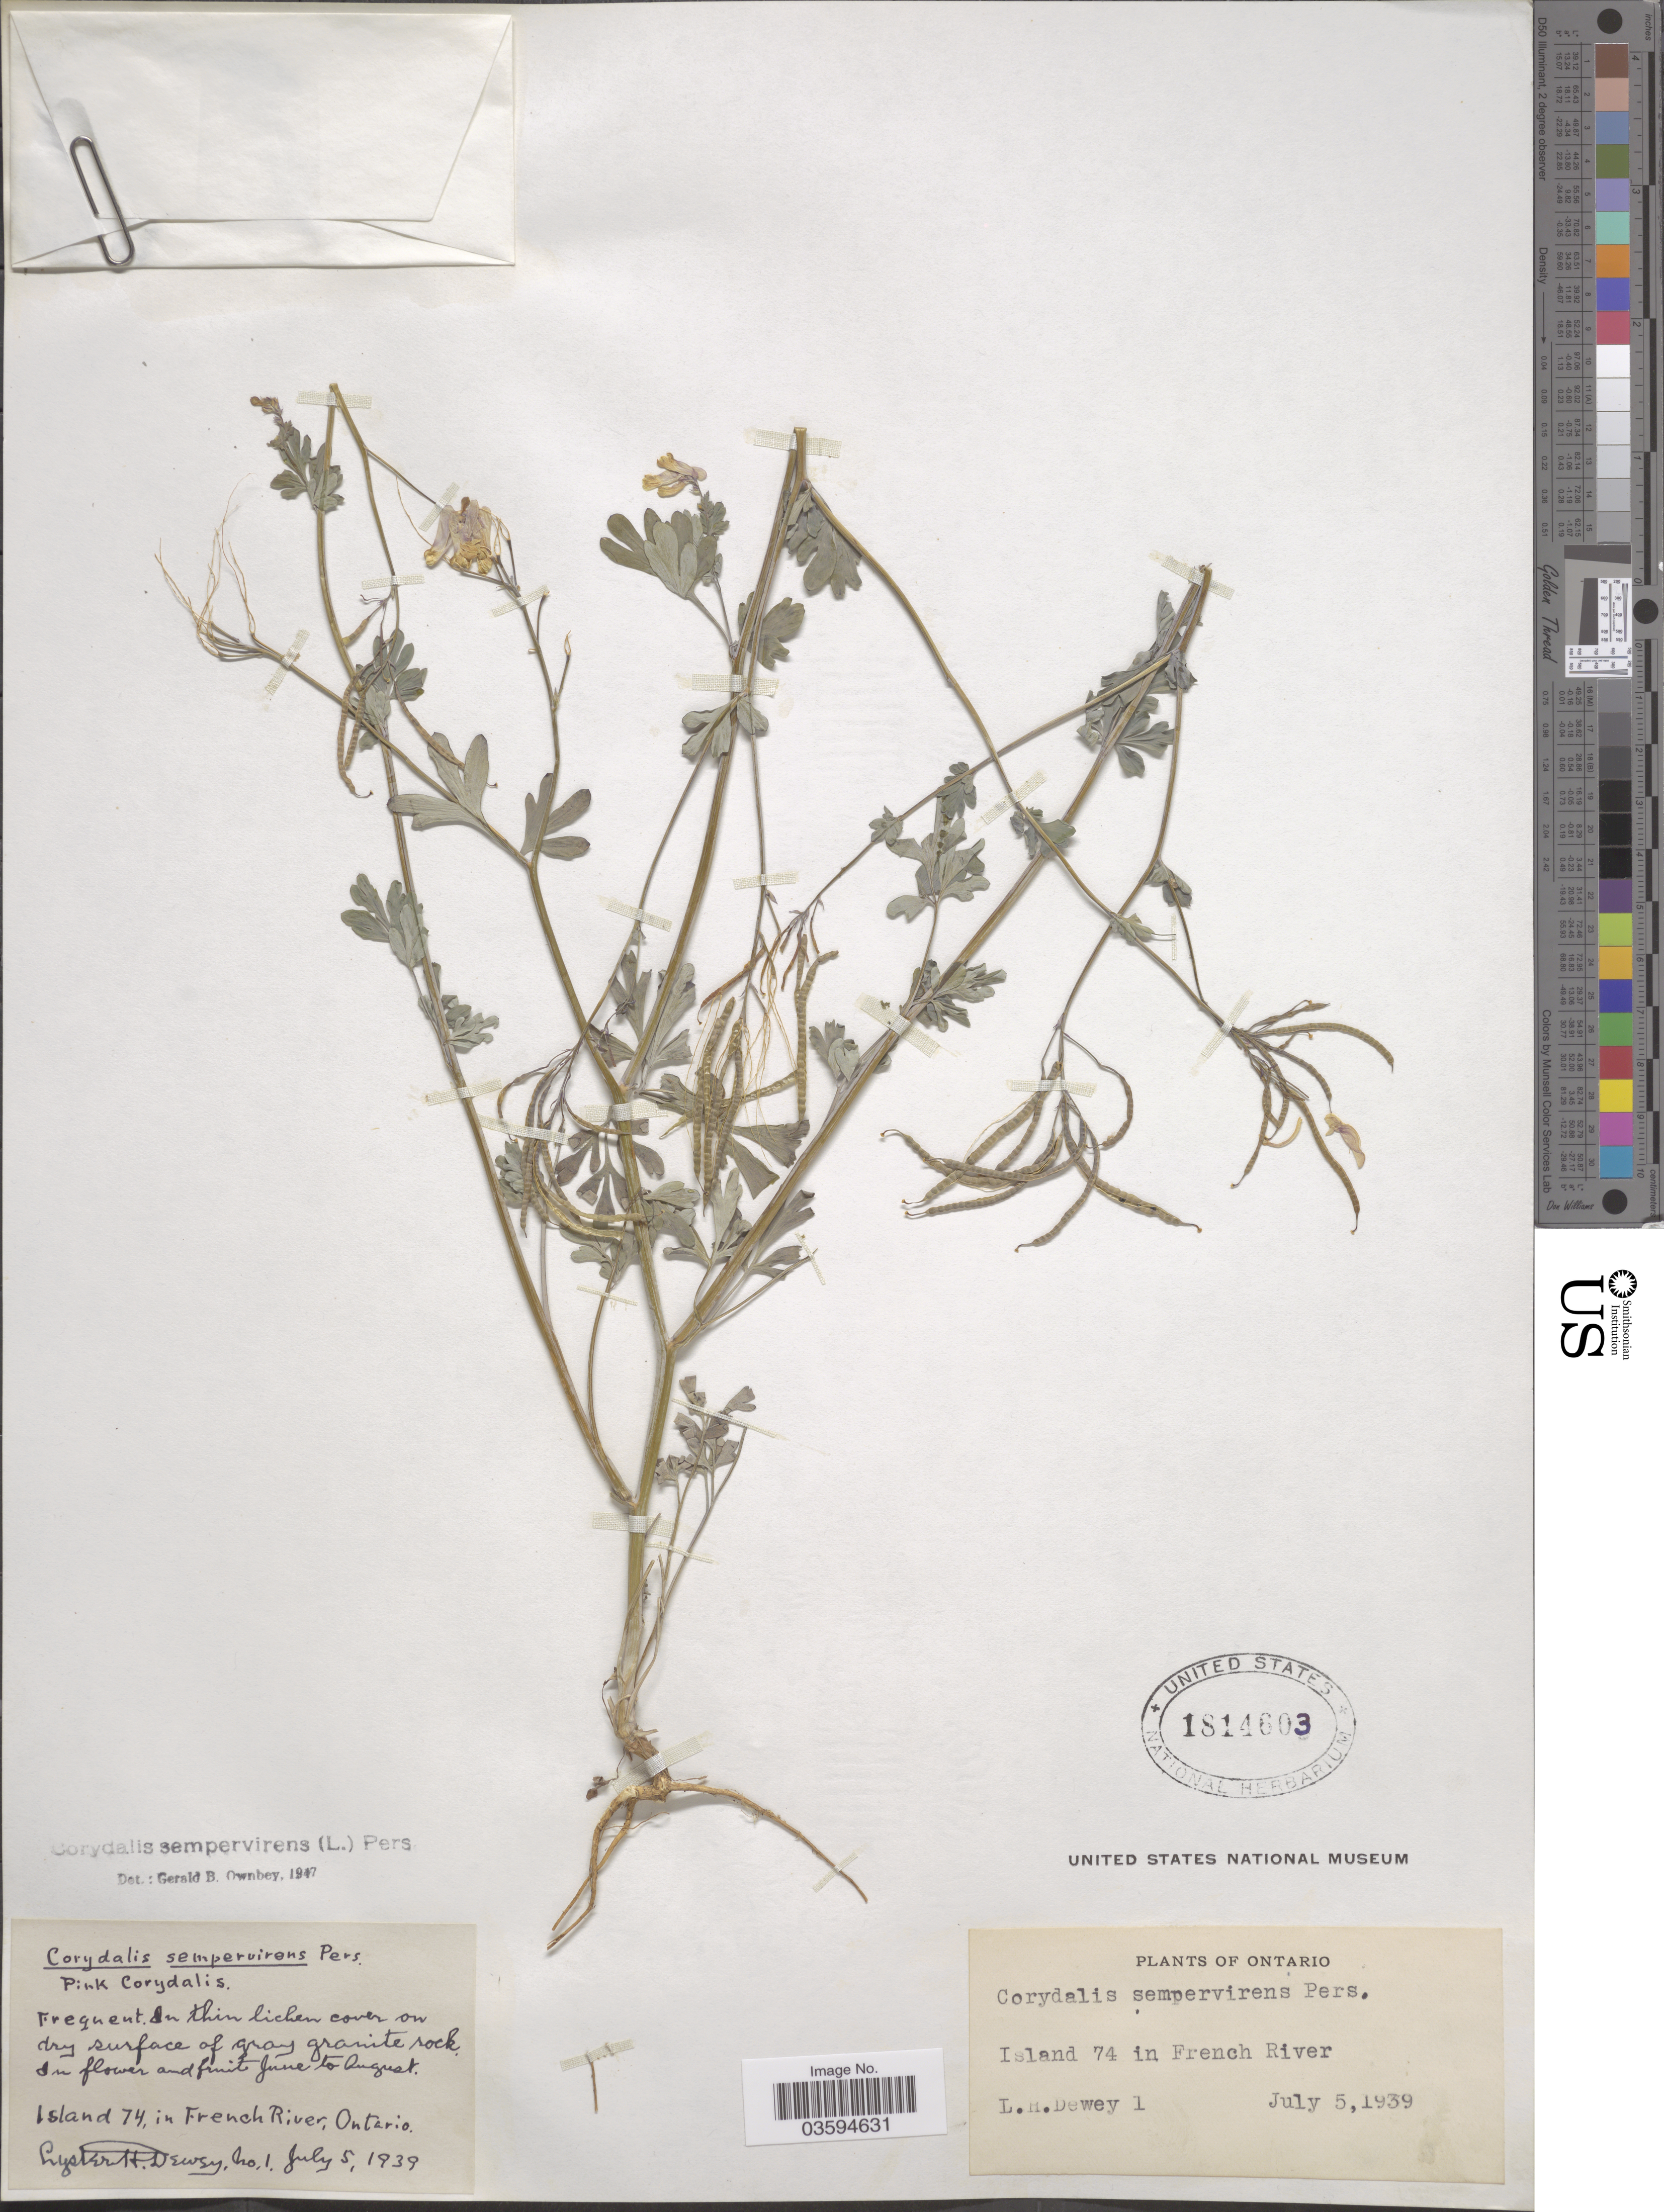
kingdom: Plantae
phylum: Tracheophyta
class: Magnoliopsida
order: Ranunculales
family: Papaveraceae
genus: Capnoides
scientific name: Capnoides sempervirens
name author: (L.) Borkh.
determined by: Strong, M. T., (US), Smithsonian Institution - National Museum of Natural History (UNITED STATES)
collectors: L. H. Dewey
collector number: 1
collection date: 1939-07-05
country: Canada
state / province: Ontario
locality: Island 74 in French River.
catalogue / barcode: US 1814603